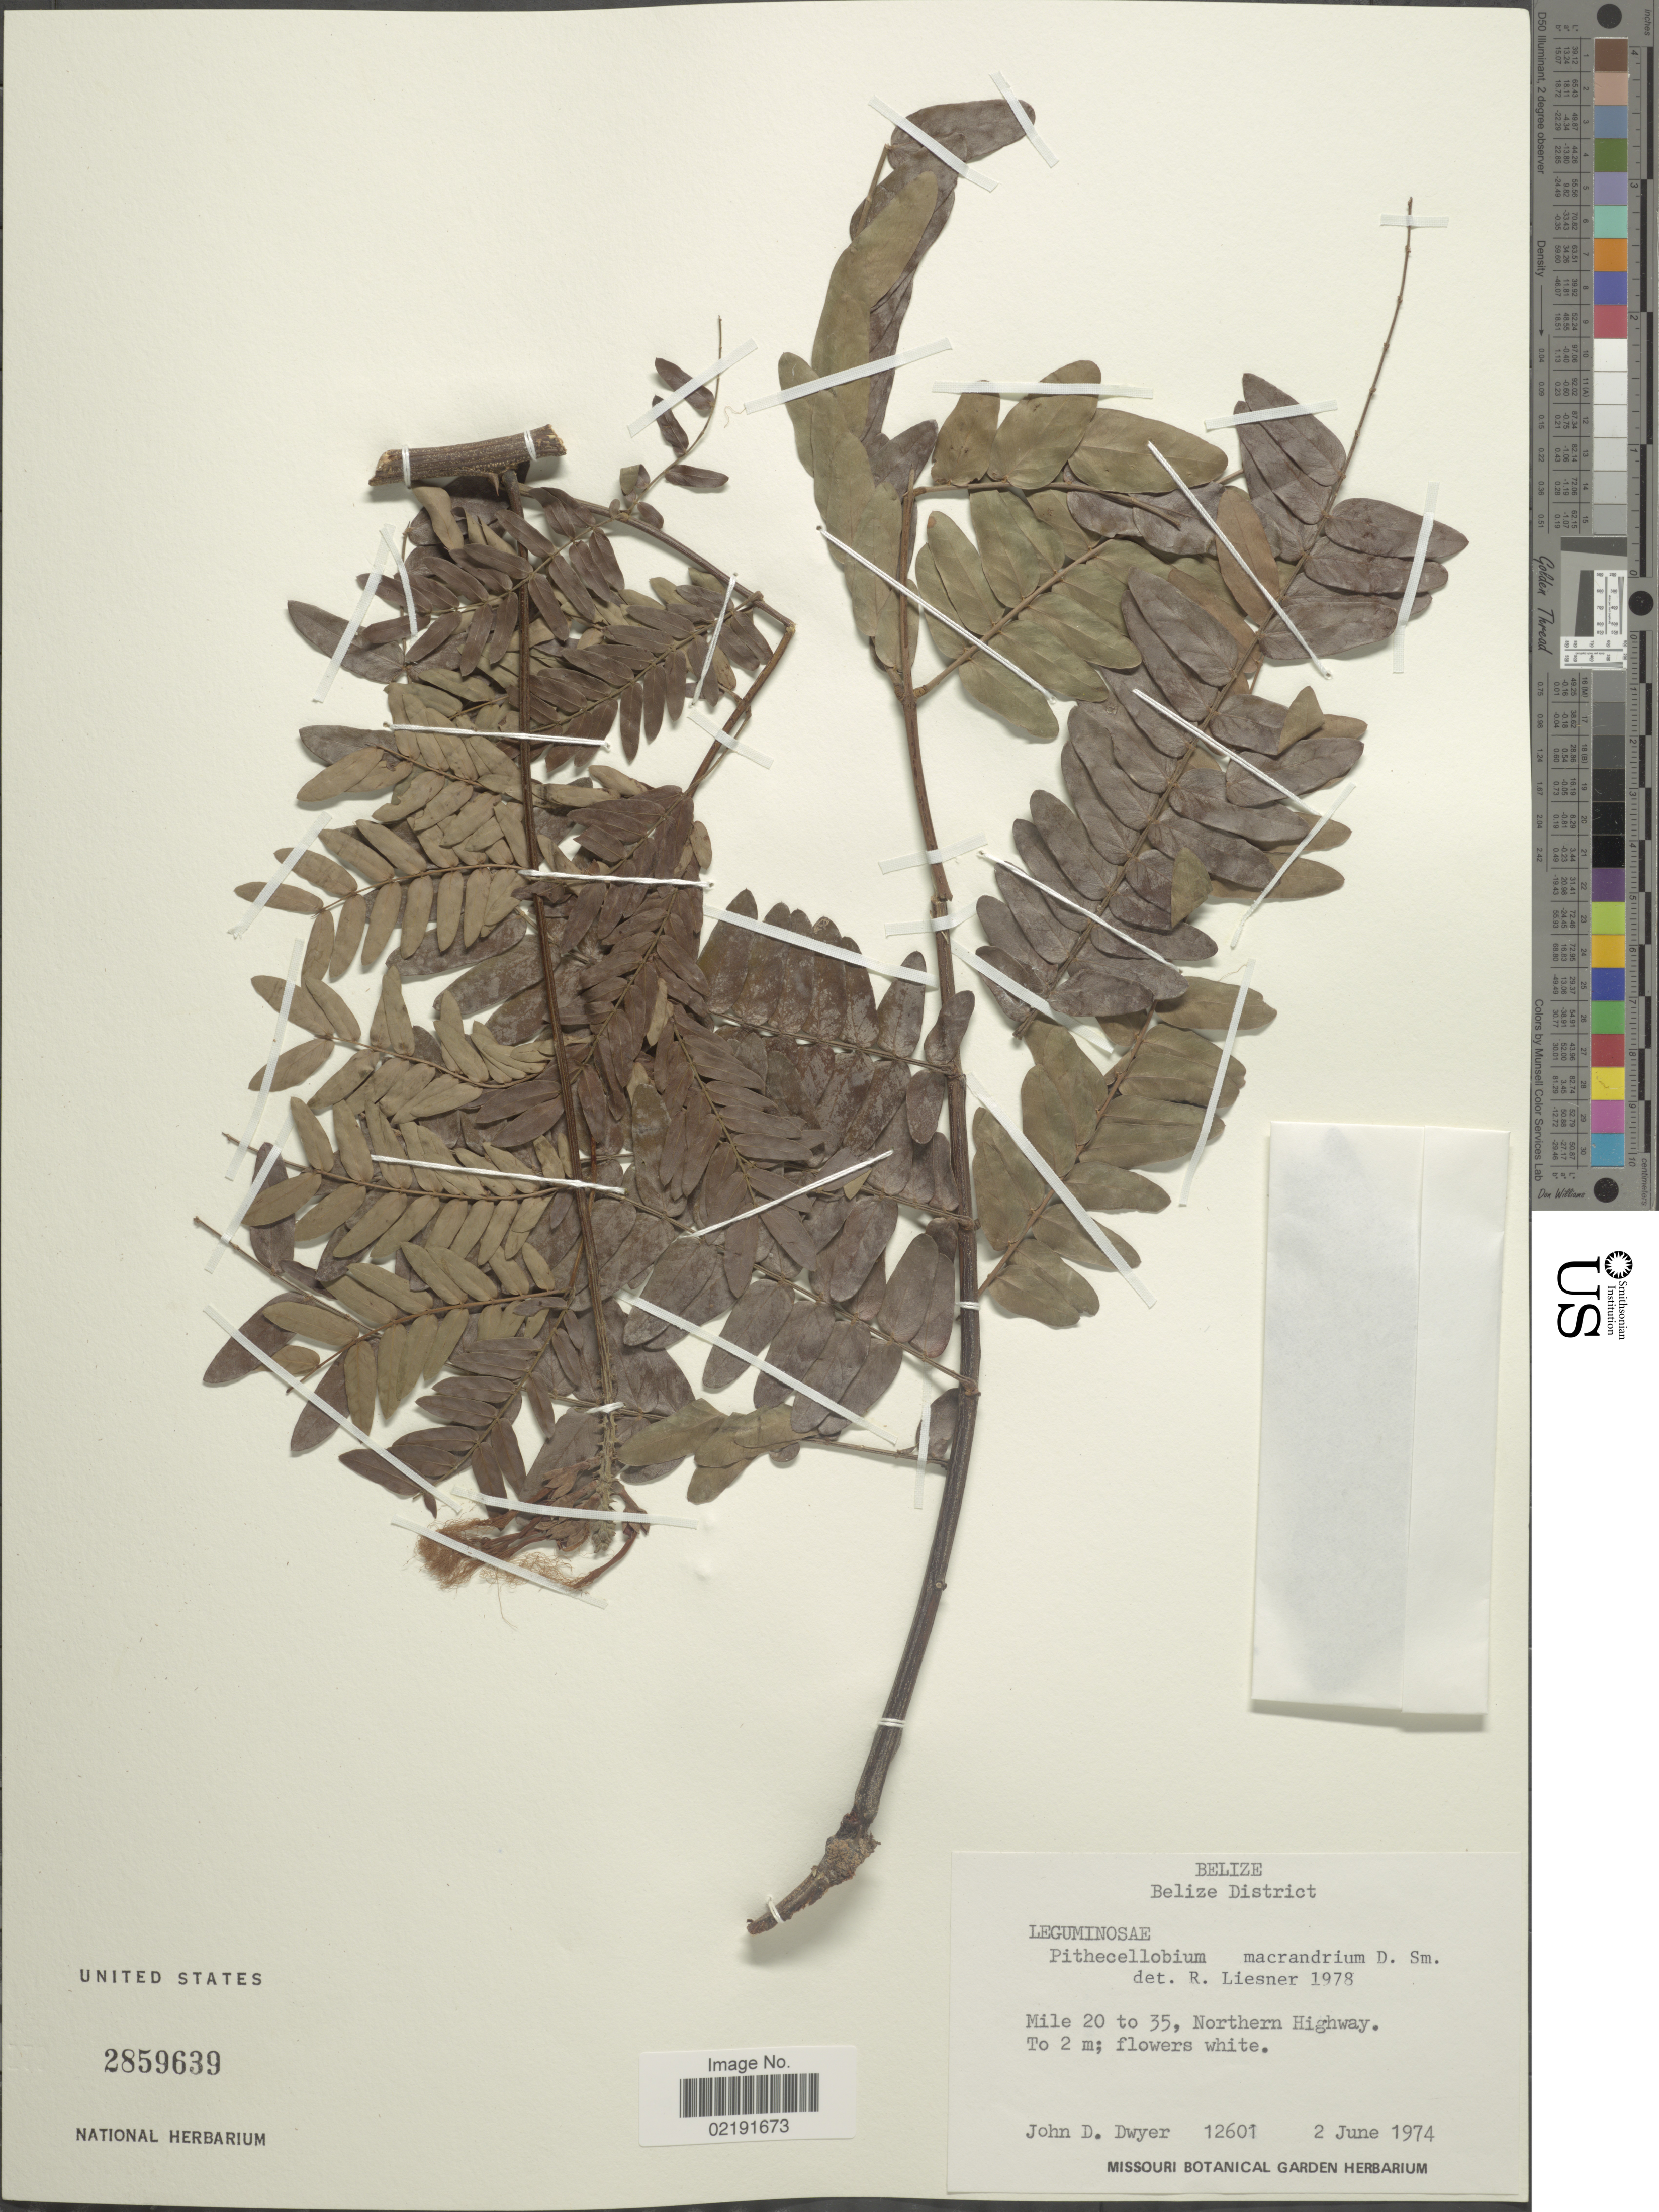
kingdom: Plantae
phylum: Tracheophyta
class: Magnoliopsida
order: Fabales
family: Fabaceae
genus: Pithecellobium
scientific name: Pithecellobium macrandrium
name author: Donn. Sm.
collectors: J. D. Dwyer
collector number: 12601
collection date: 1974-06-02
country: Belize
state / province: Belize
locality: Belize District. Mile 20 to 35, Northern Highway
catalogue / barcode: US 2859639